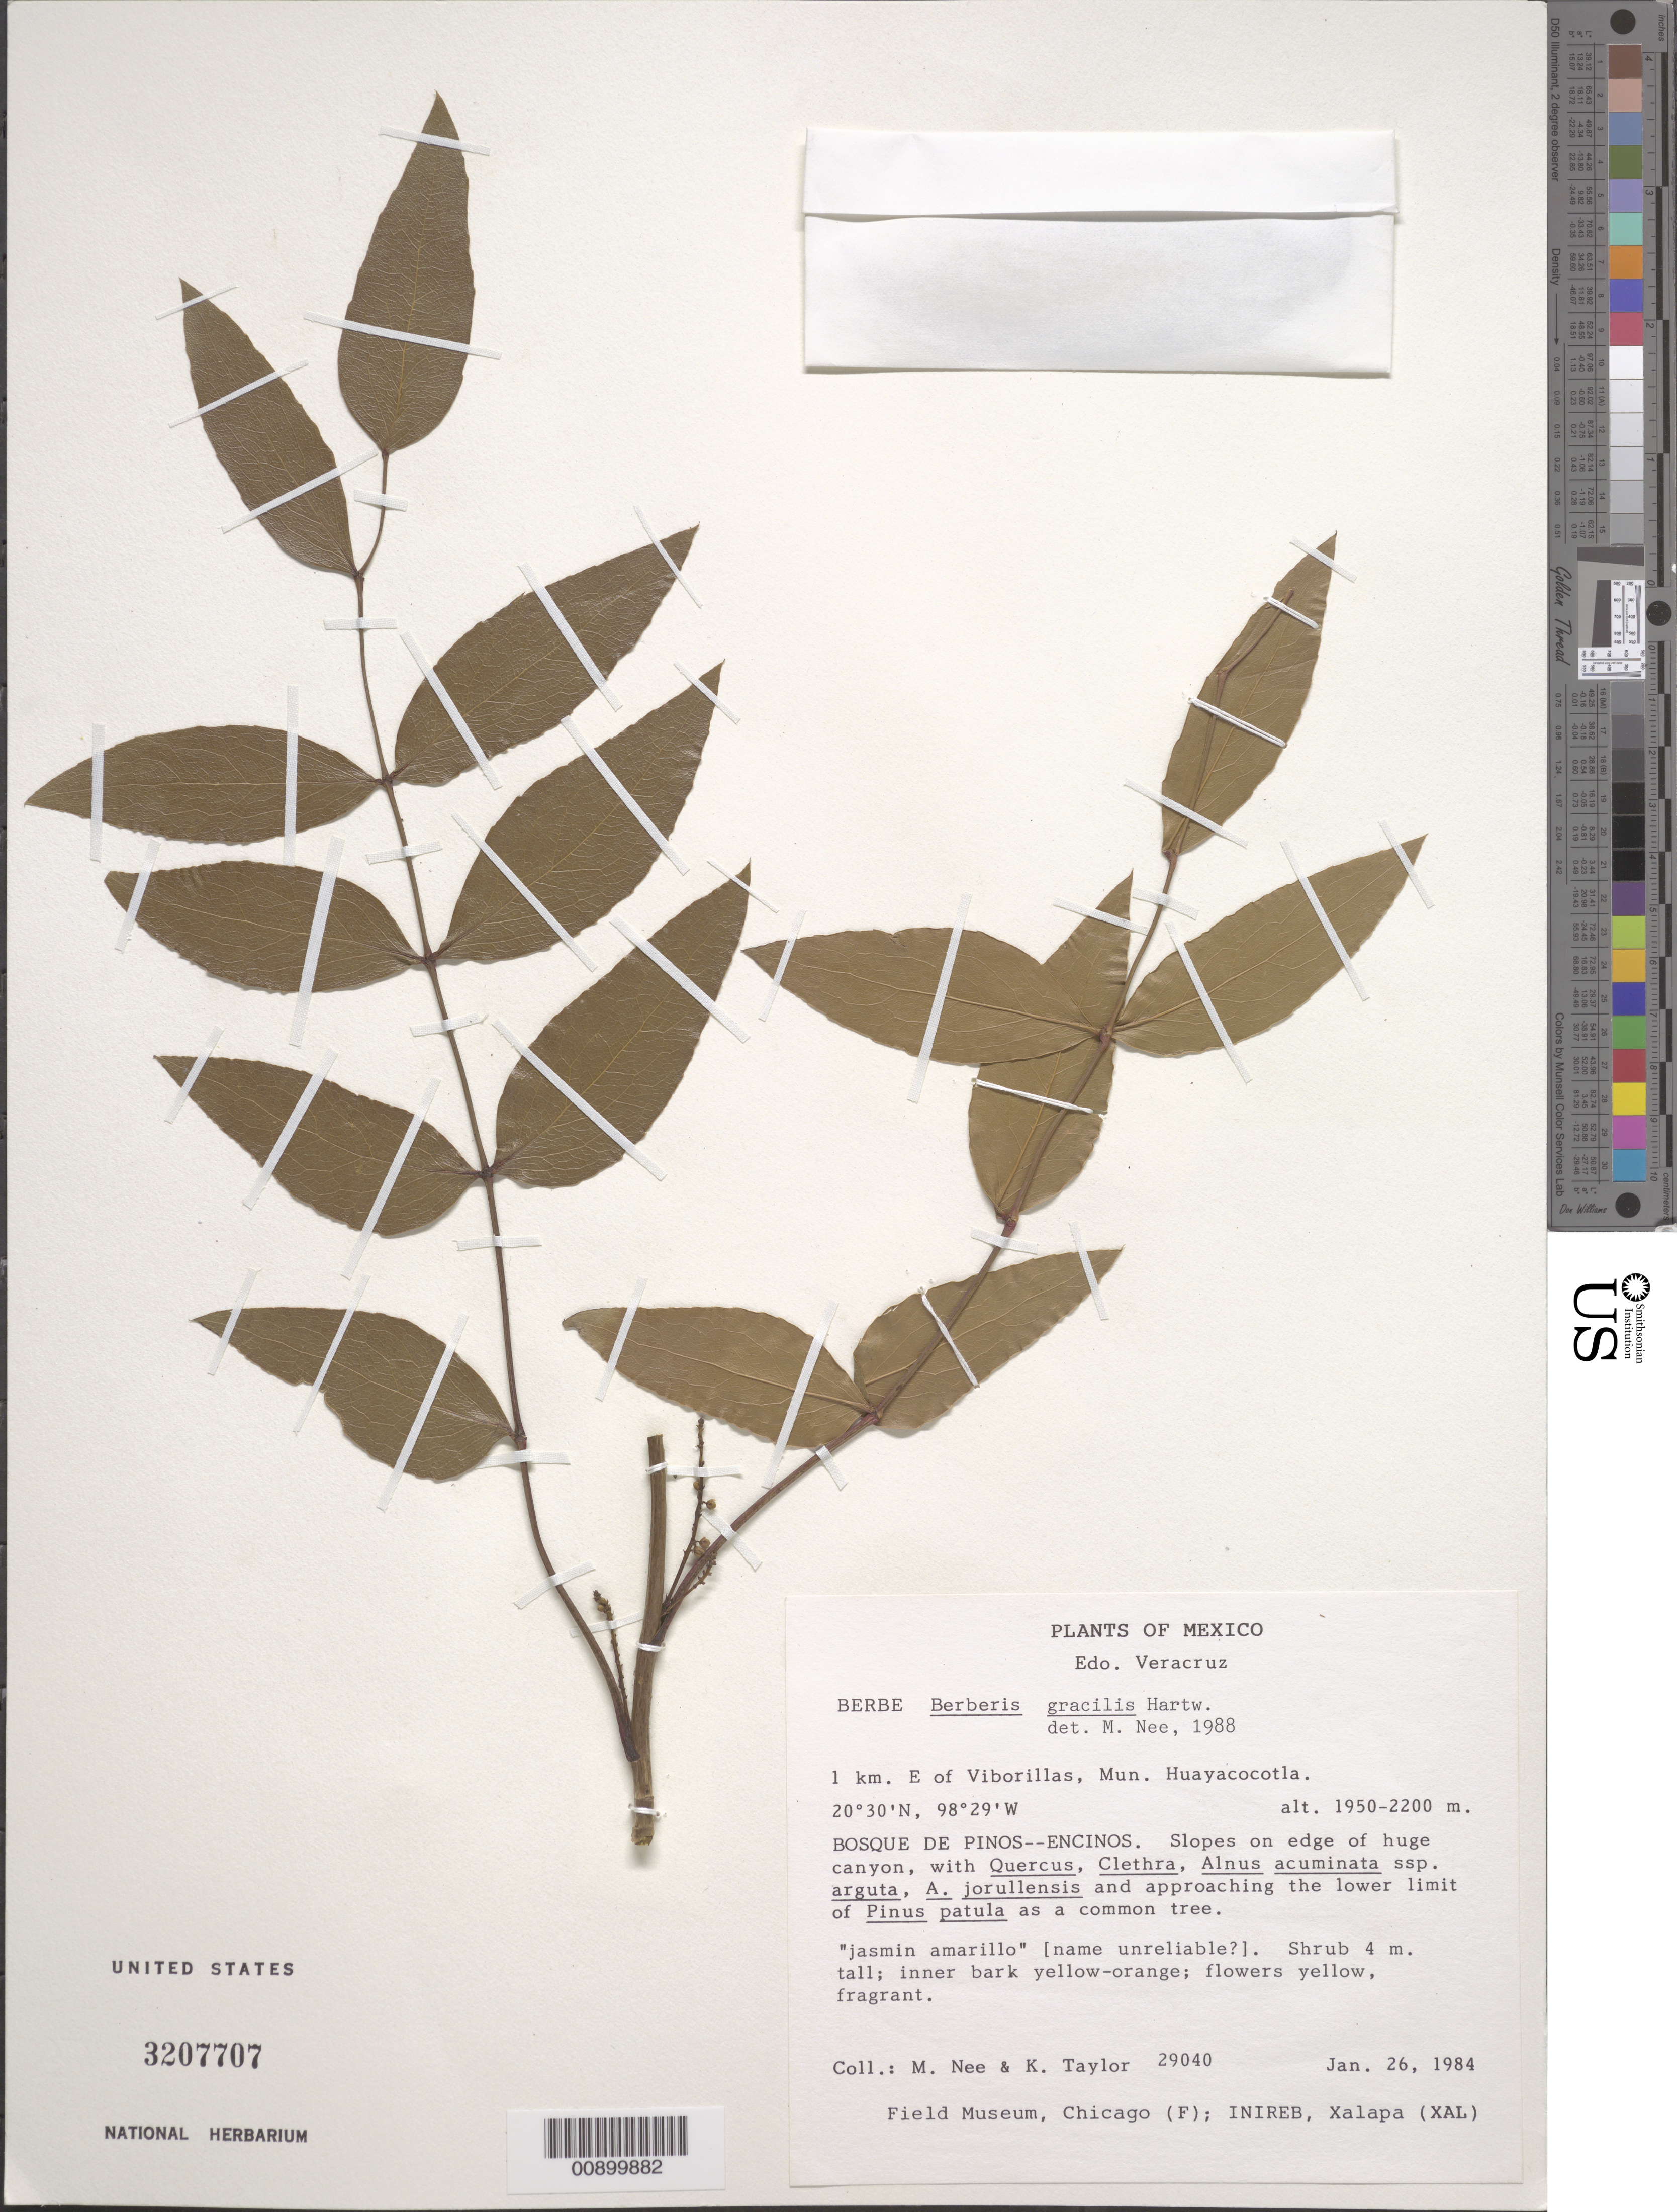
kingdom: Plantae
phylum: Tracheophyta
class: Magnoliopsida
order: Ranunculales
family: Berberidaceae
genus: Mahonia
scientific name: Mahonia gracilis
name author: (Benth.) Fedde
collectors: M. Nee & K. Taylor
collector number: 29040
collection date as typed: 26 Jan 1984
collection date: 1984-01-26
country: Mexico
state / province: Veracruz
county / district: Huayacocotla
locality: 1 km E of Viborillas, Mun. Huayacocotla, Veracruz.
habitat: Bosque de Pinos-Encinos. Slopes on edge of huge canyon, with Quercus, Clethra, Alnus acuminata ssp. arguta, A. jorullensis ..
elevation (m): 2200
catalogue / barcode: US 3207707